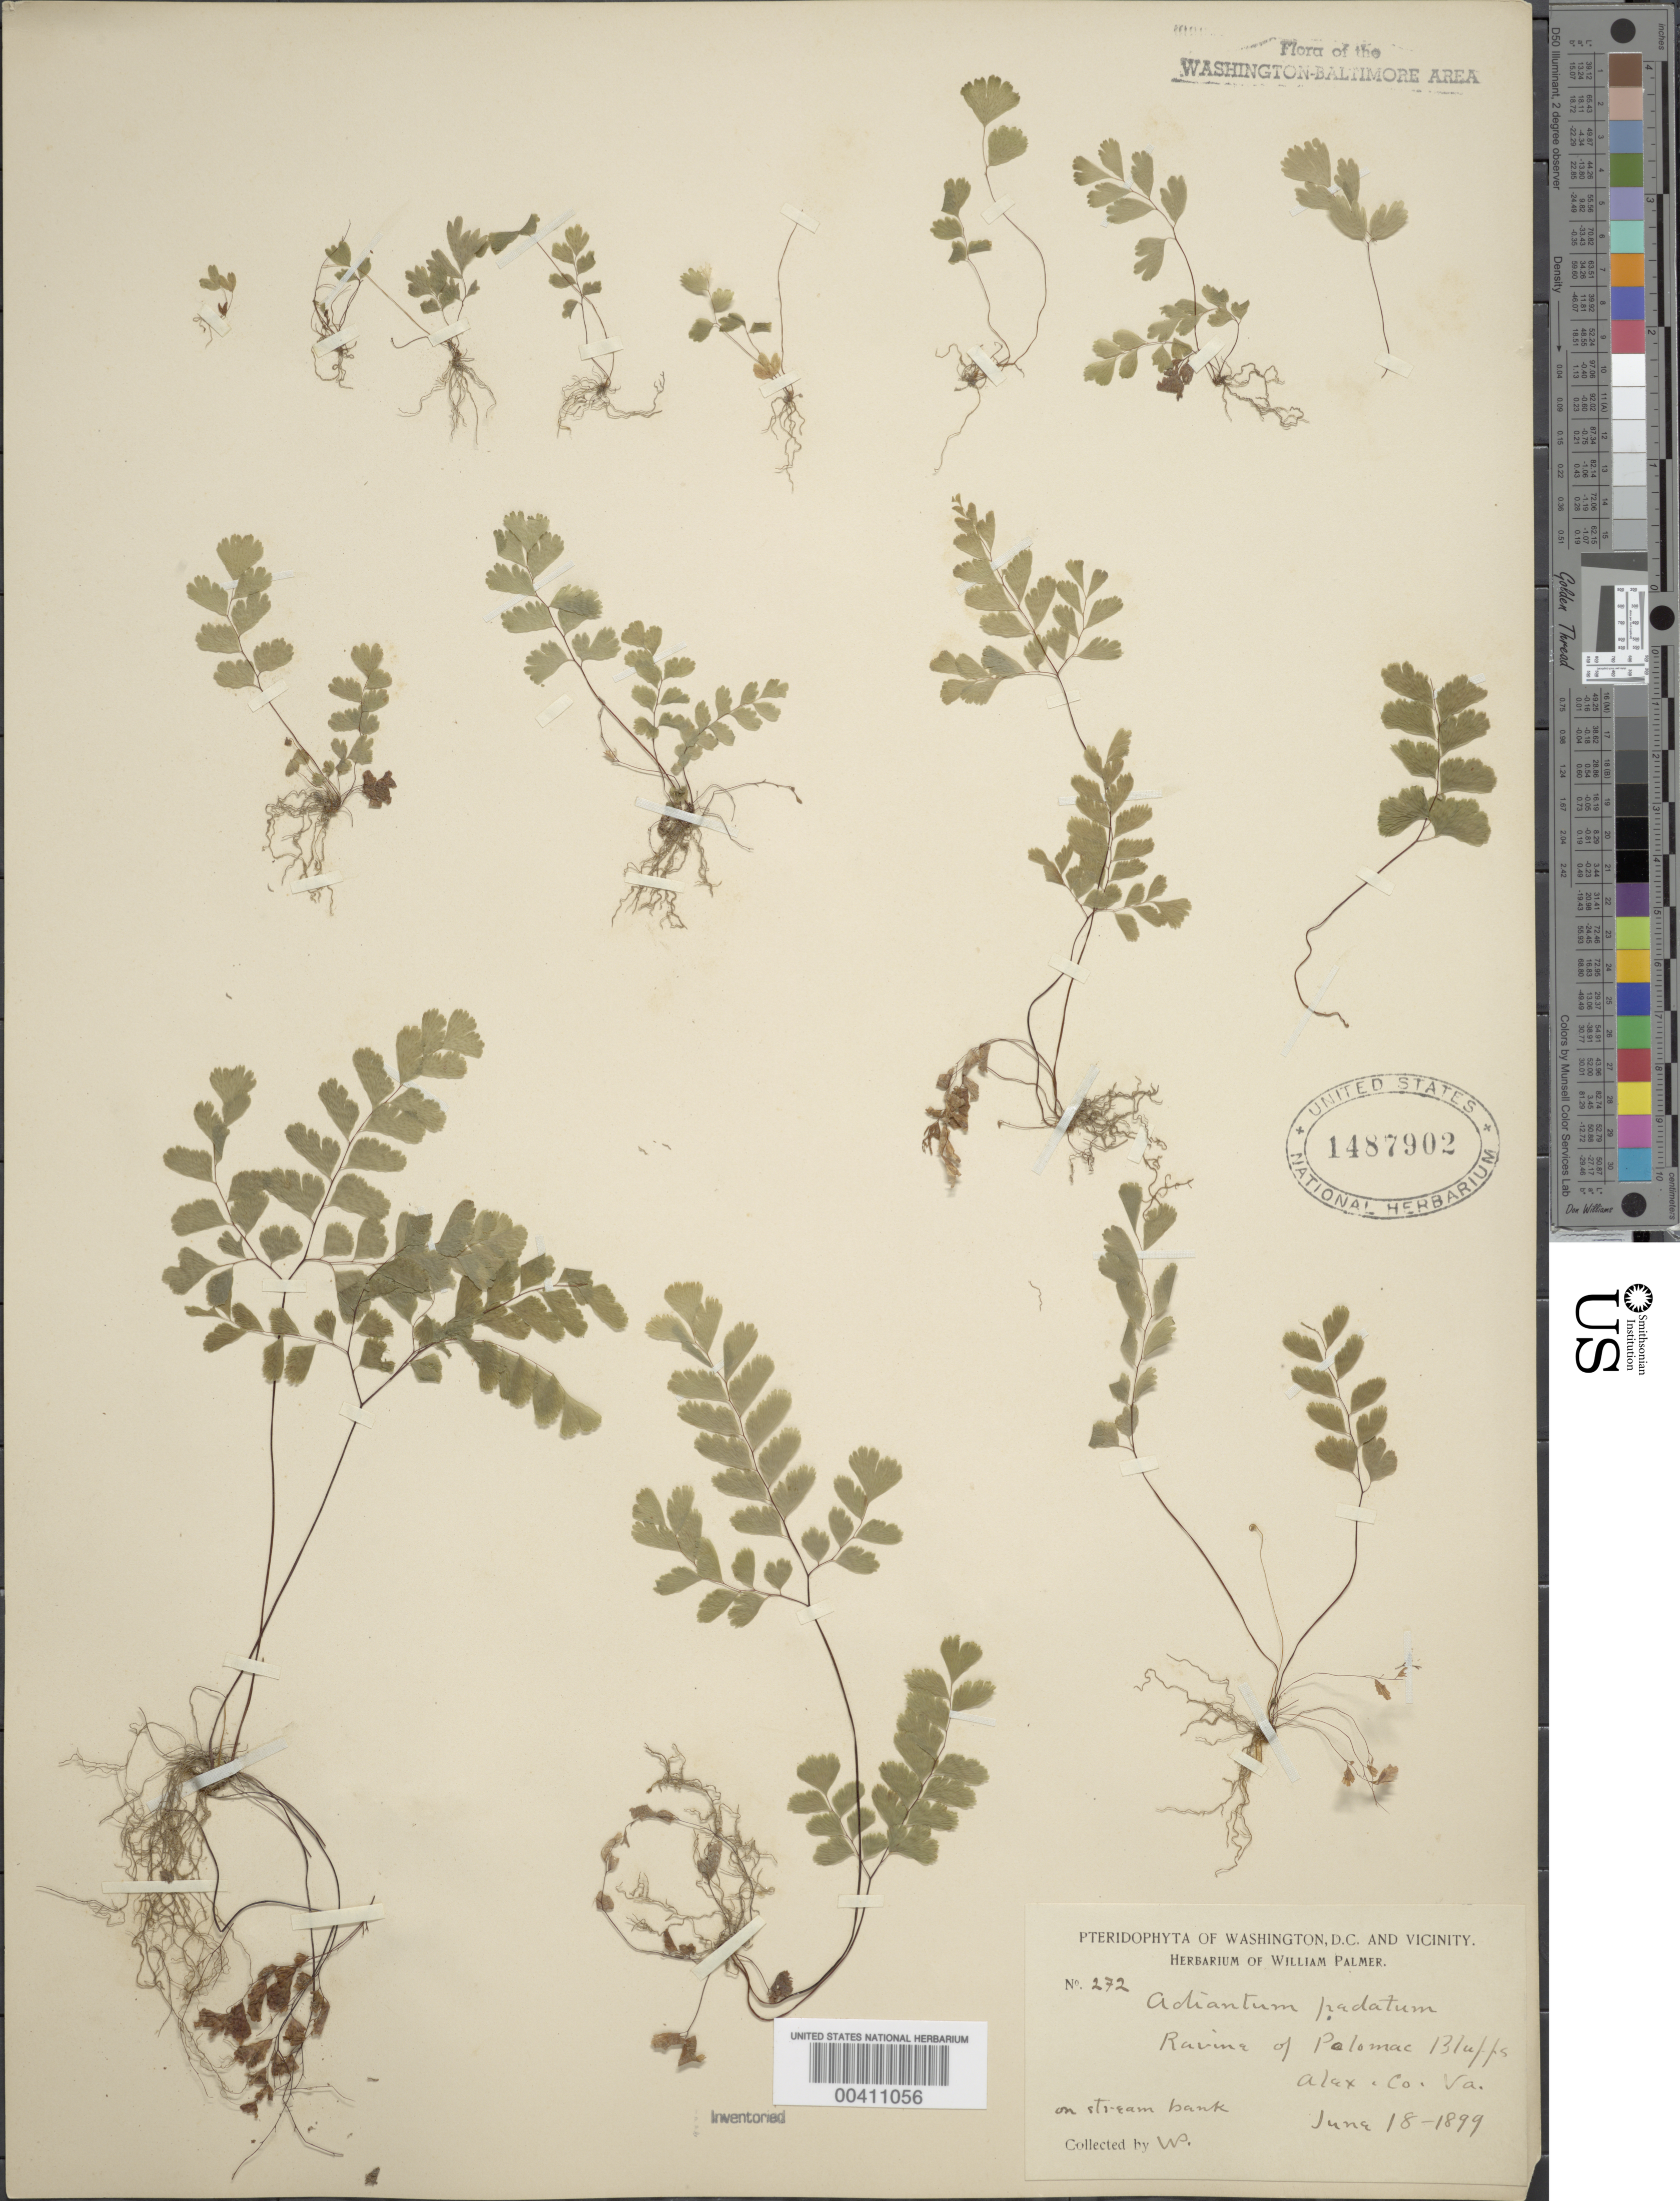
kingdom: Plantae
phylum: Tracheophyta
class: Polypodiopsida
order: Polypodiales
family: Pteridaceae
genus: Adiantum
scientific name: Adiantum pedatum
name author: L.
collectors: W. Palmer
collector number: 272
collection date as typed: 18 Jun 1899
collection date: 1899-06-18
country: United States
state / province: Virginia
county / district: Fairfax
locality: Potomac Bluffs Ravine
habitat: On stream bank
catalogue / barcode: US 1487902